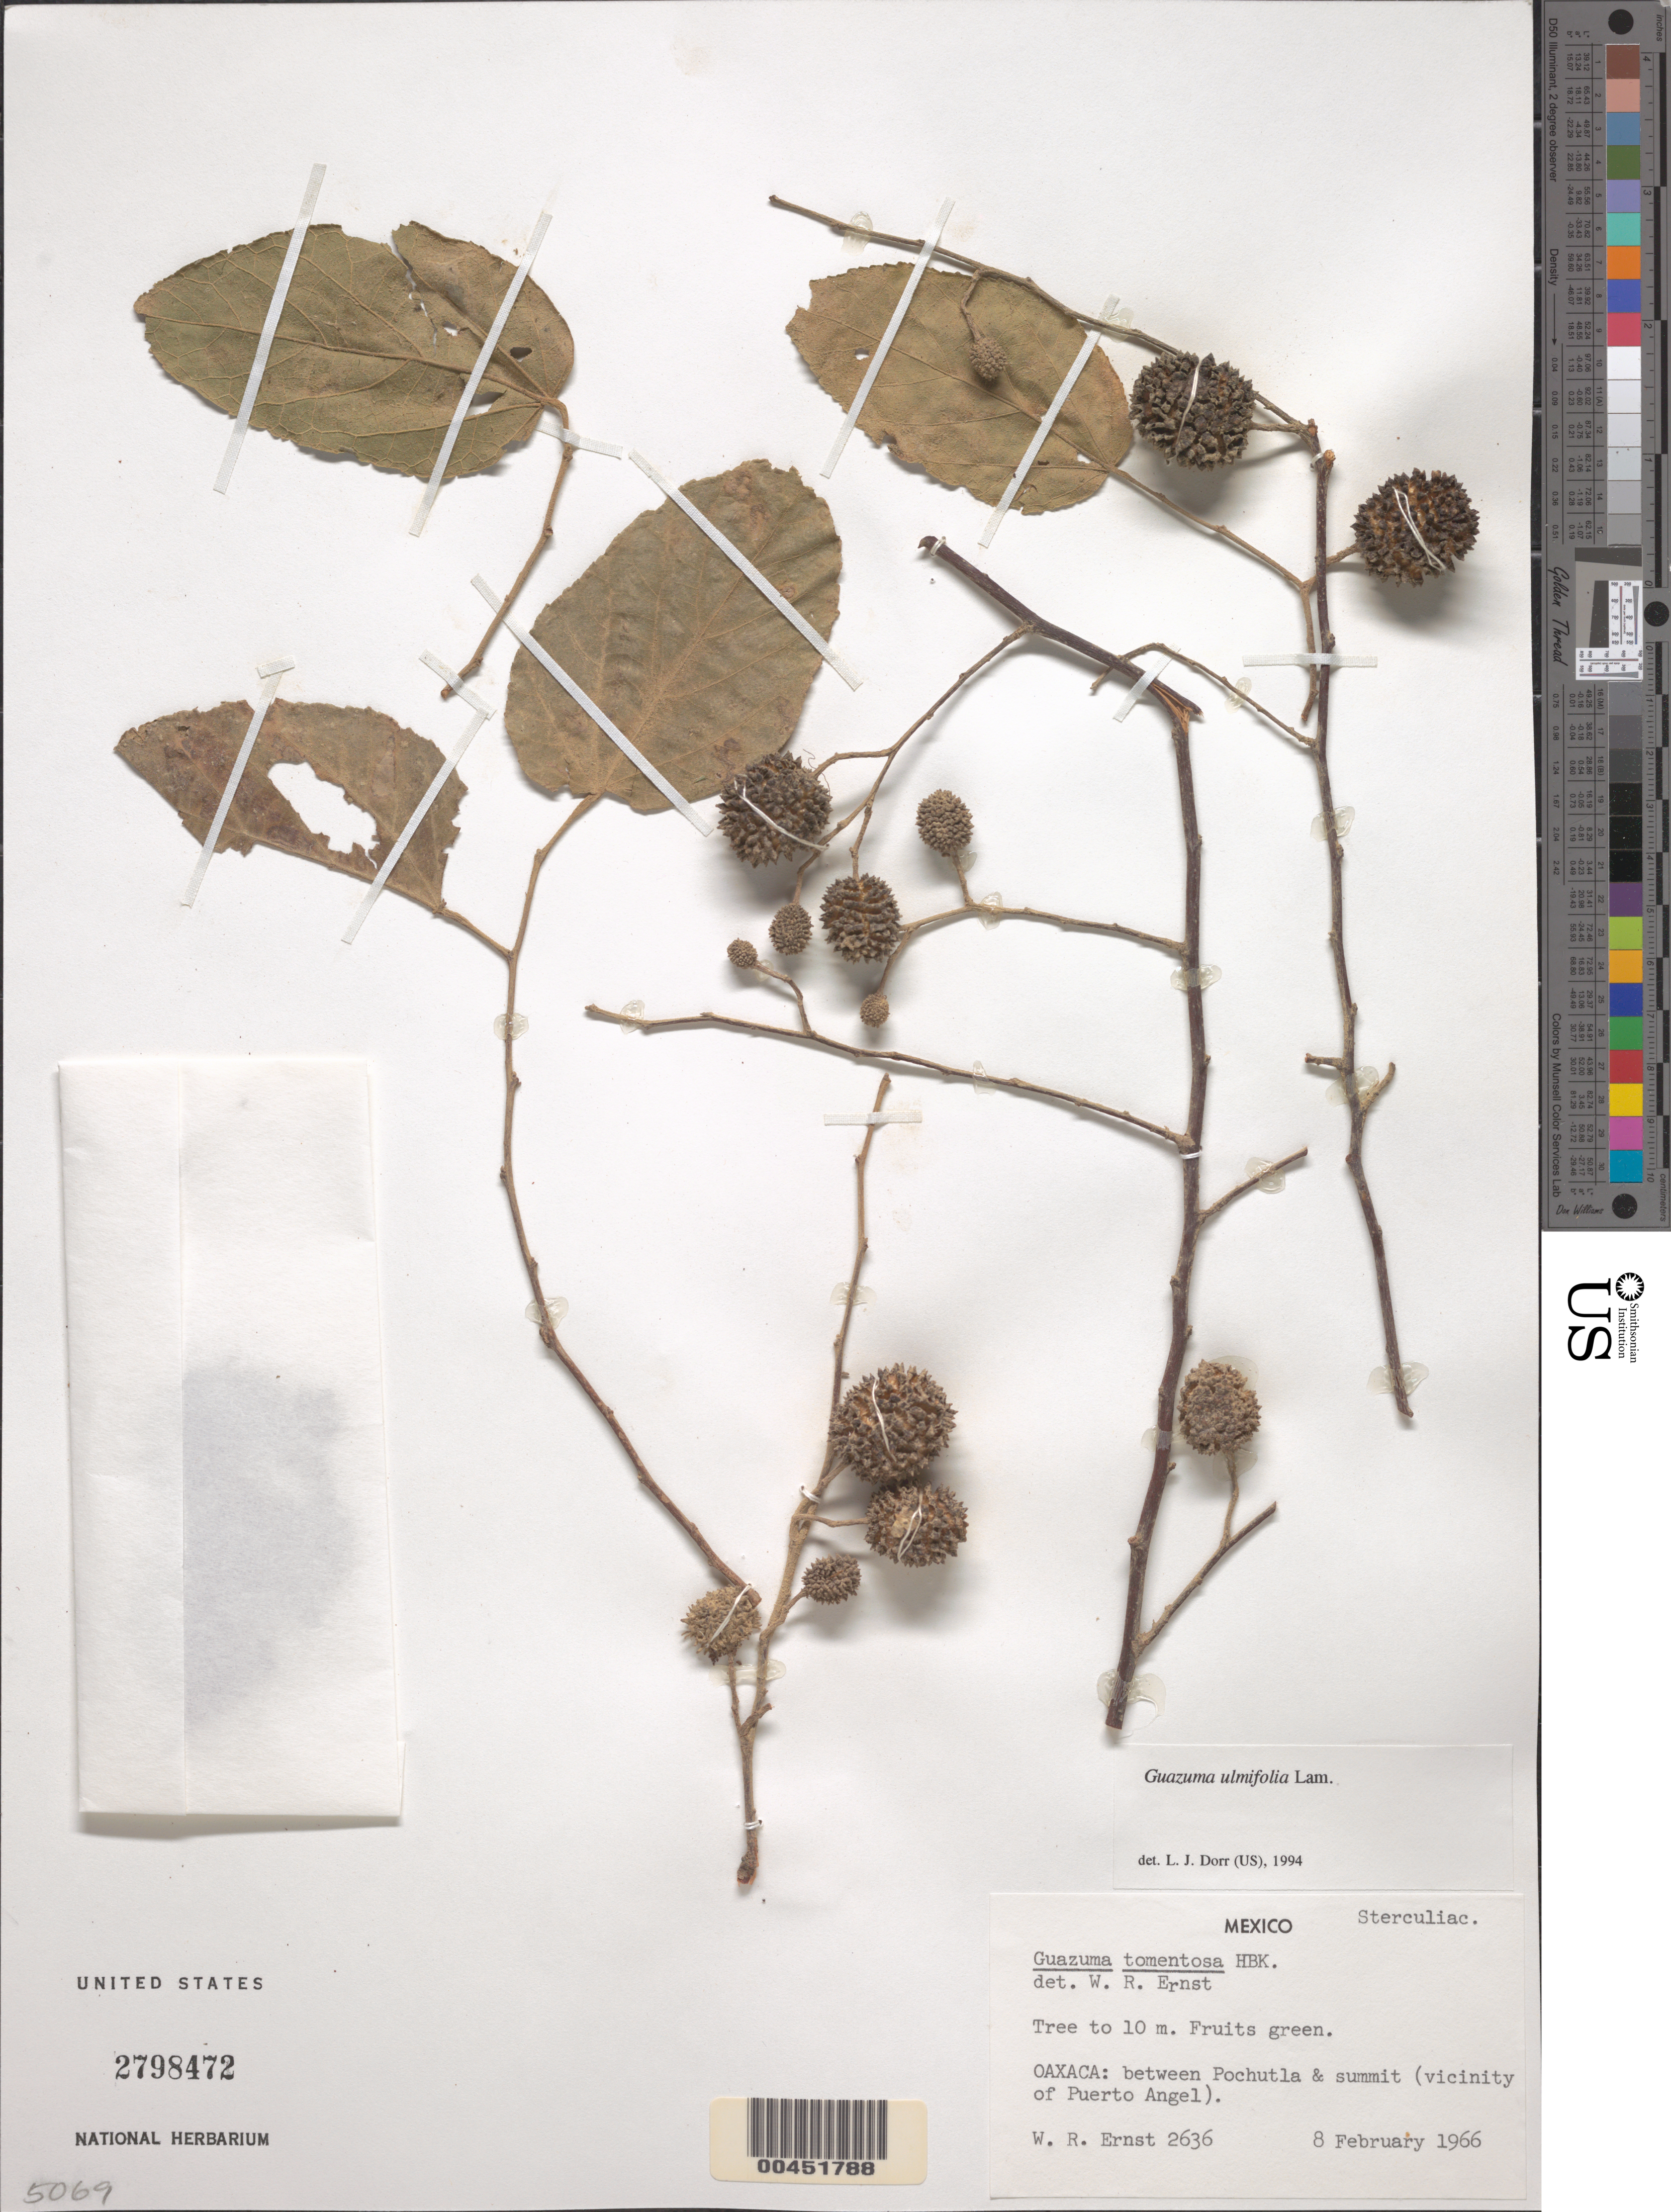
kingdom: Plantae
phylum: Tracheophyta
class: Magnoliopsida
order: Malvales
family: Malvaceae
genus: Guazuma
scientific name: Guazuma ulmifolia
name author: Lam.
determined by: Dorr, L. J., (BOT), Smithsonian Institution - National Museum of Natural History (UNITED STATES)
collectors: W. R. Ernst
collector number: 2636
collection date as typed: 08 Feb 1966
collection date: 1966-02-08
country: Mexico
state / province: Oaxaca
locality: between Pochutla and summit (vicinity of Puerto Angel)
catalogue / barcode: US 2798472